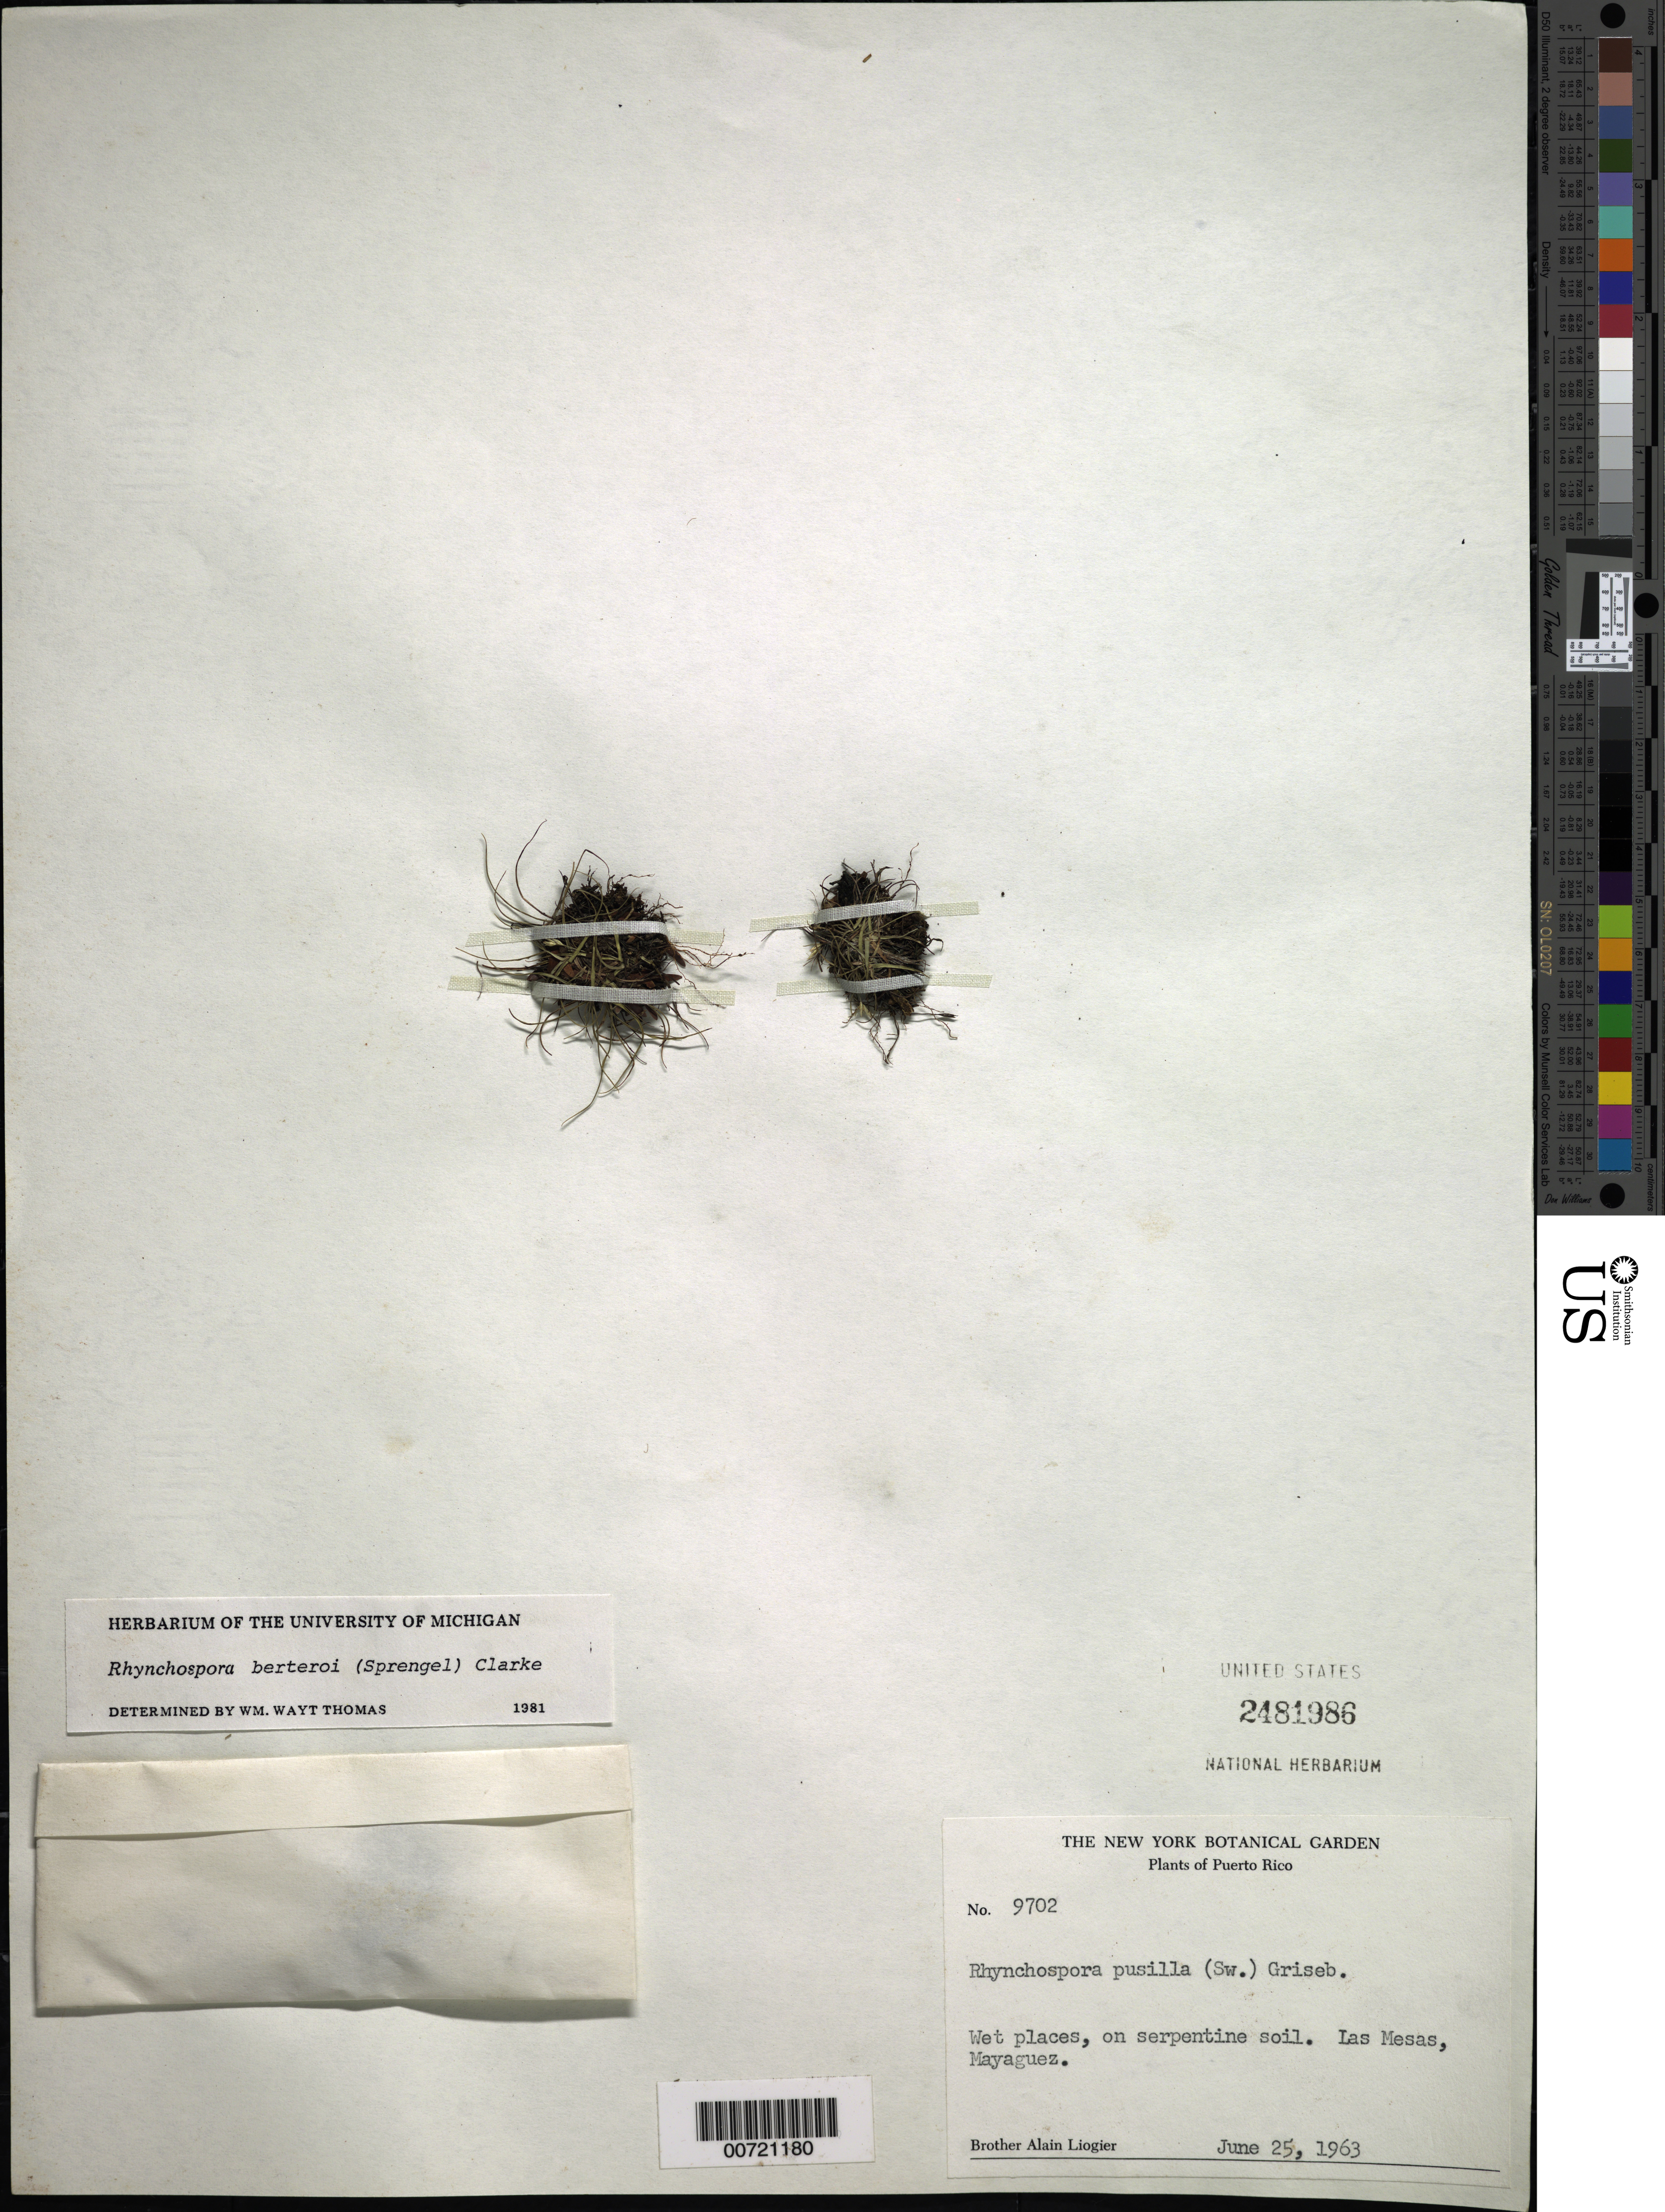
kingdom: Plantae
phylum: Tracheophyta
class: Liliopsida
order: Poales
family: Cyperaceae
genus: Rhynchospora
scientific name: Rhynchospora berteroi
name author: (Spreng.) C.B. Clarke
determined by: Thomas, W. W.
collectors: A. H. Liogier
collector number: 9702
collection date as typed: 25 Jun 1963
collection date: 1963-06-25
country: Puerto Rico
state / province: Mayagüez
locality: Las Mesas, Mayagüez.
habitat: On serpentine soil; wet places.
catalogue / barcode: US 2481986